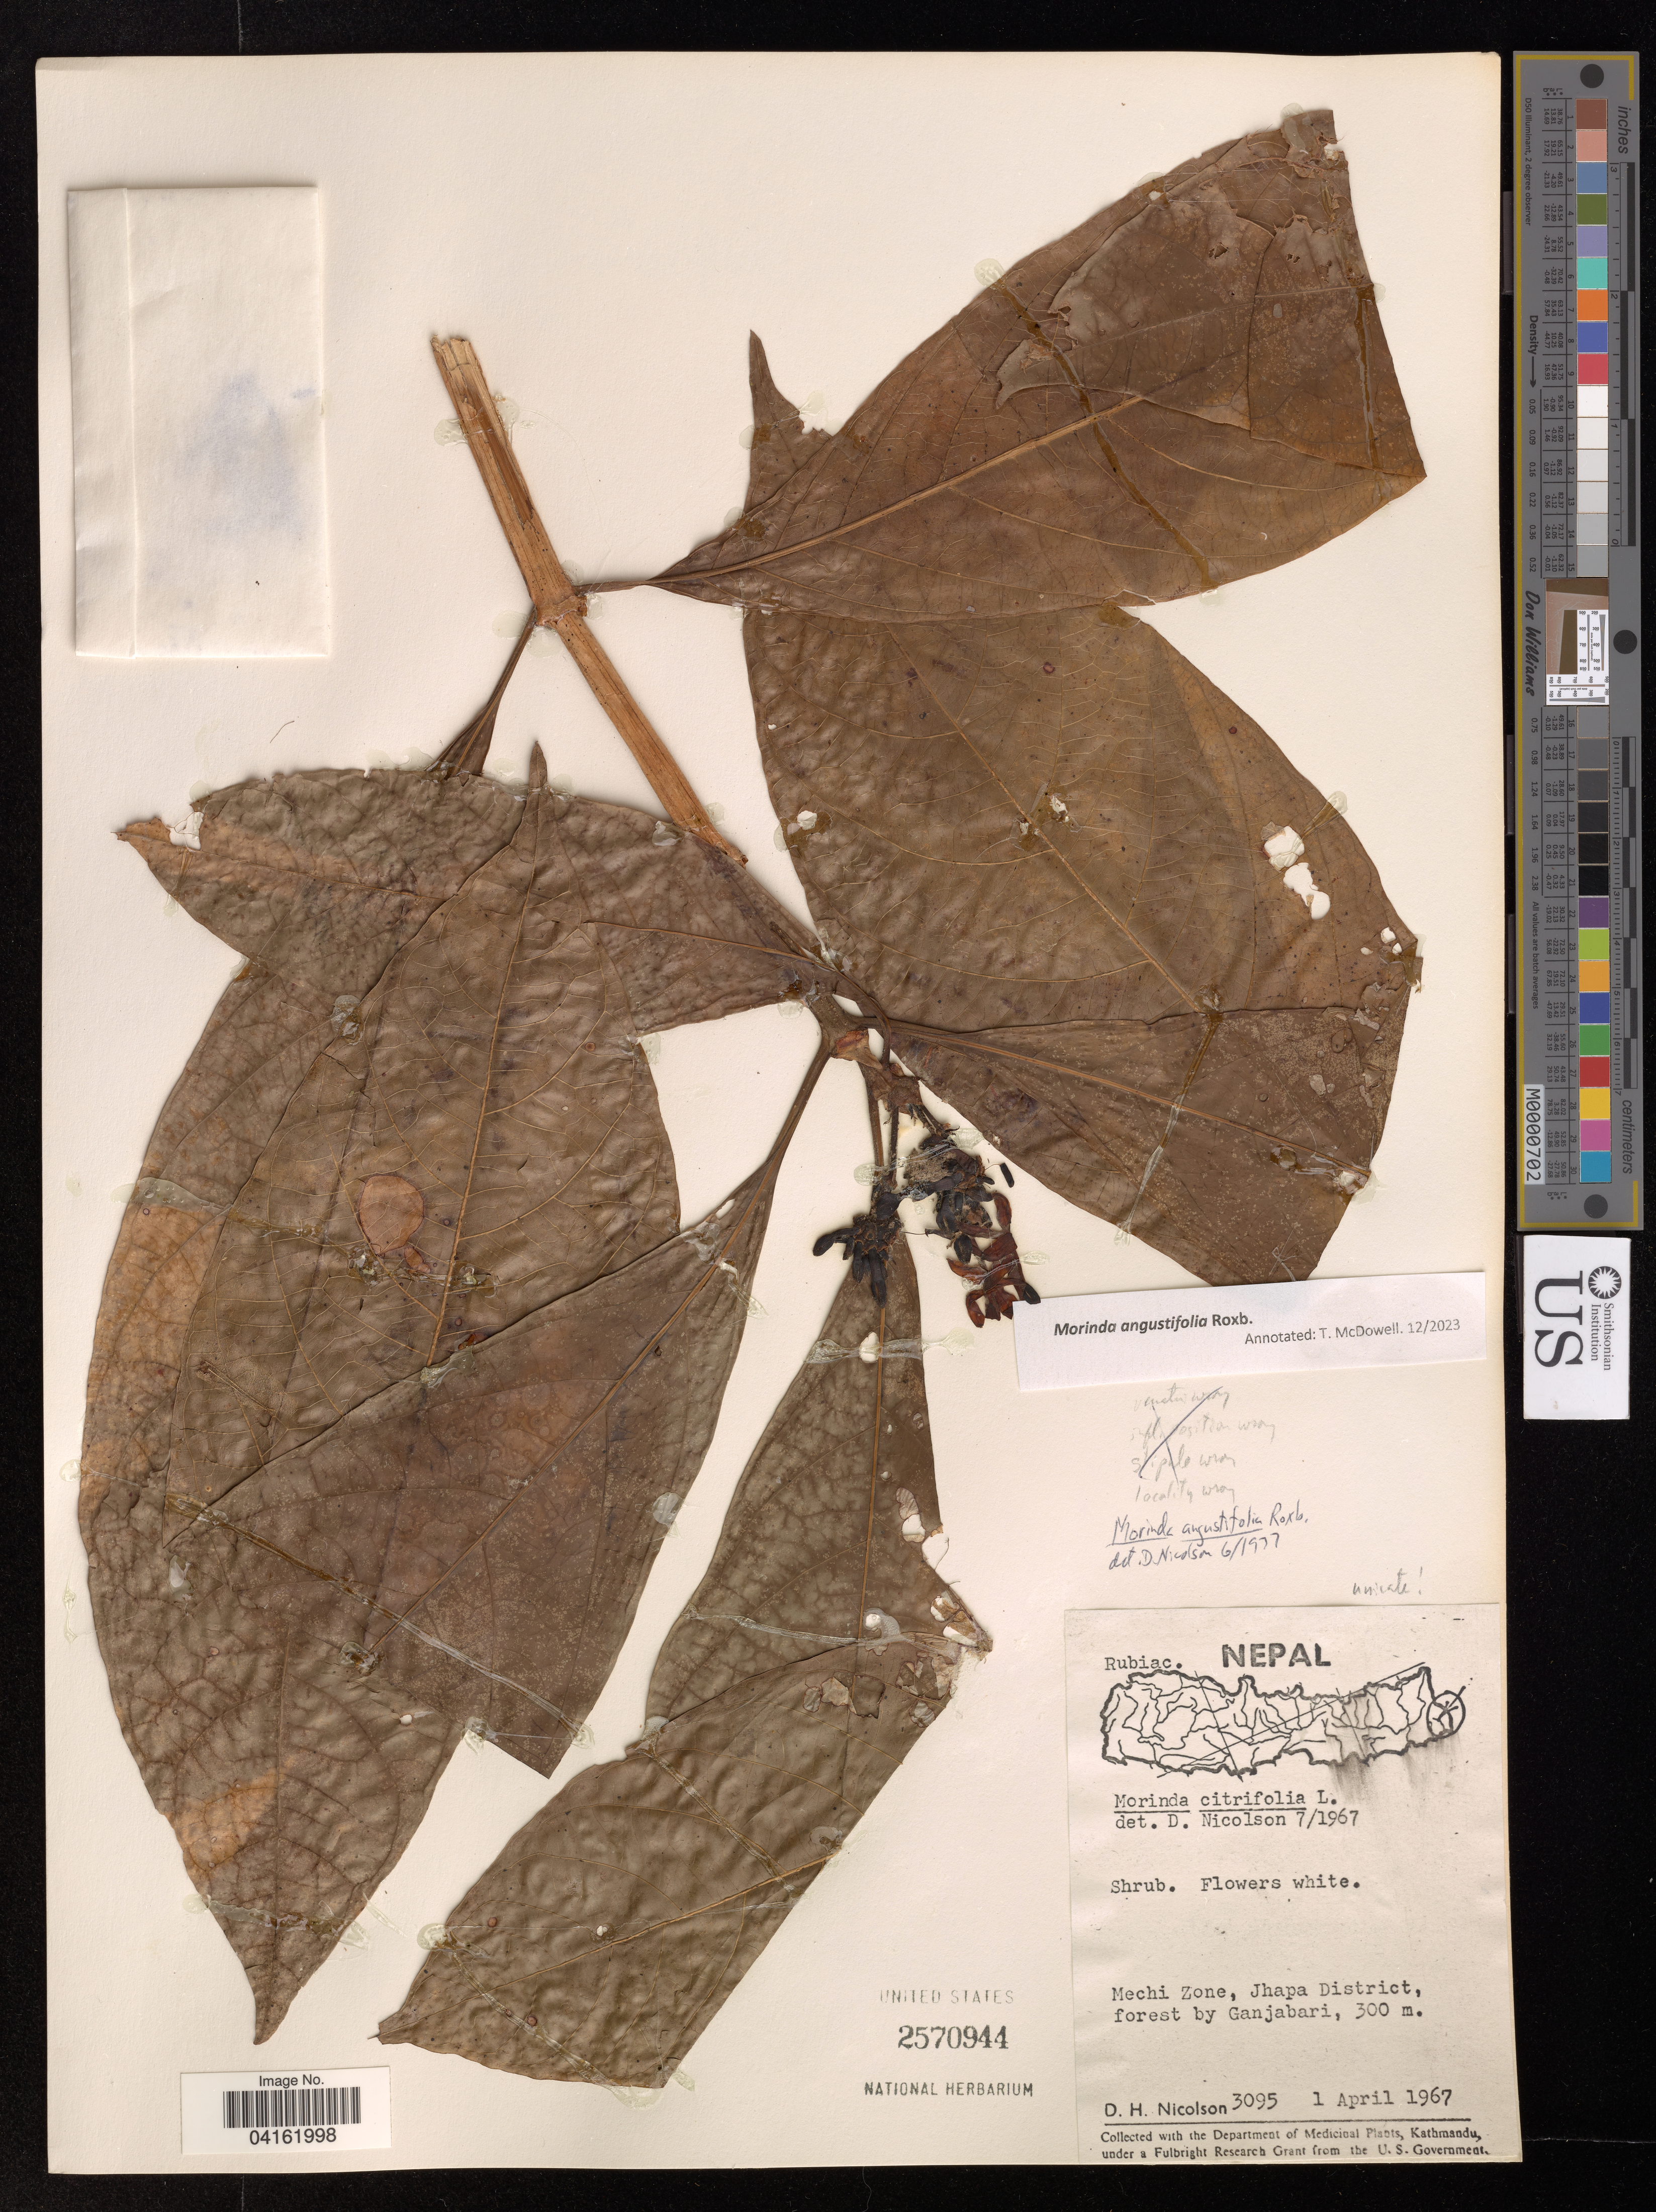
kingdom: Plantae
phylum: Tracheophyta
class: Magnoliopsida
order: Gentianales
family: Rubiaceae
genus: Morinda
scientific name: Morinda angustifolia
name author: Roxb.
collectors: D. H. Nicolson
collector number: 3095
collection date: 1967-04-01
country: Nepal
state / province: Mechi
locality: Mechi Zone, Jhapa District, forest by Ganjabari.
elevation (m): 300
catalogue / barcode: US 2570944